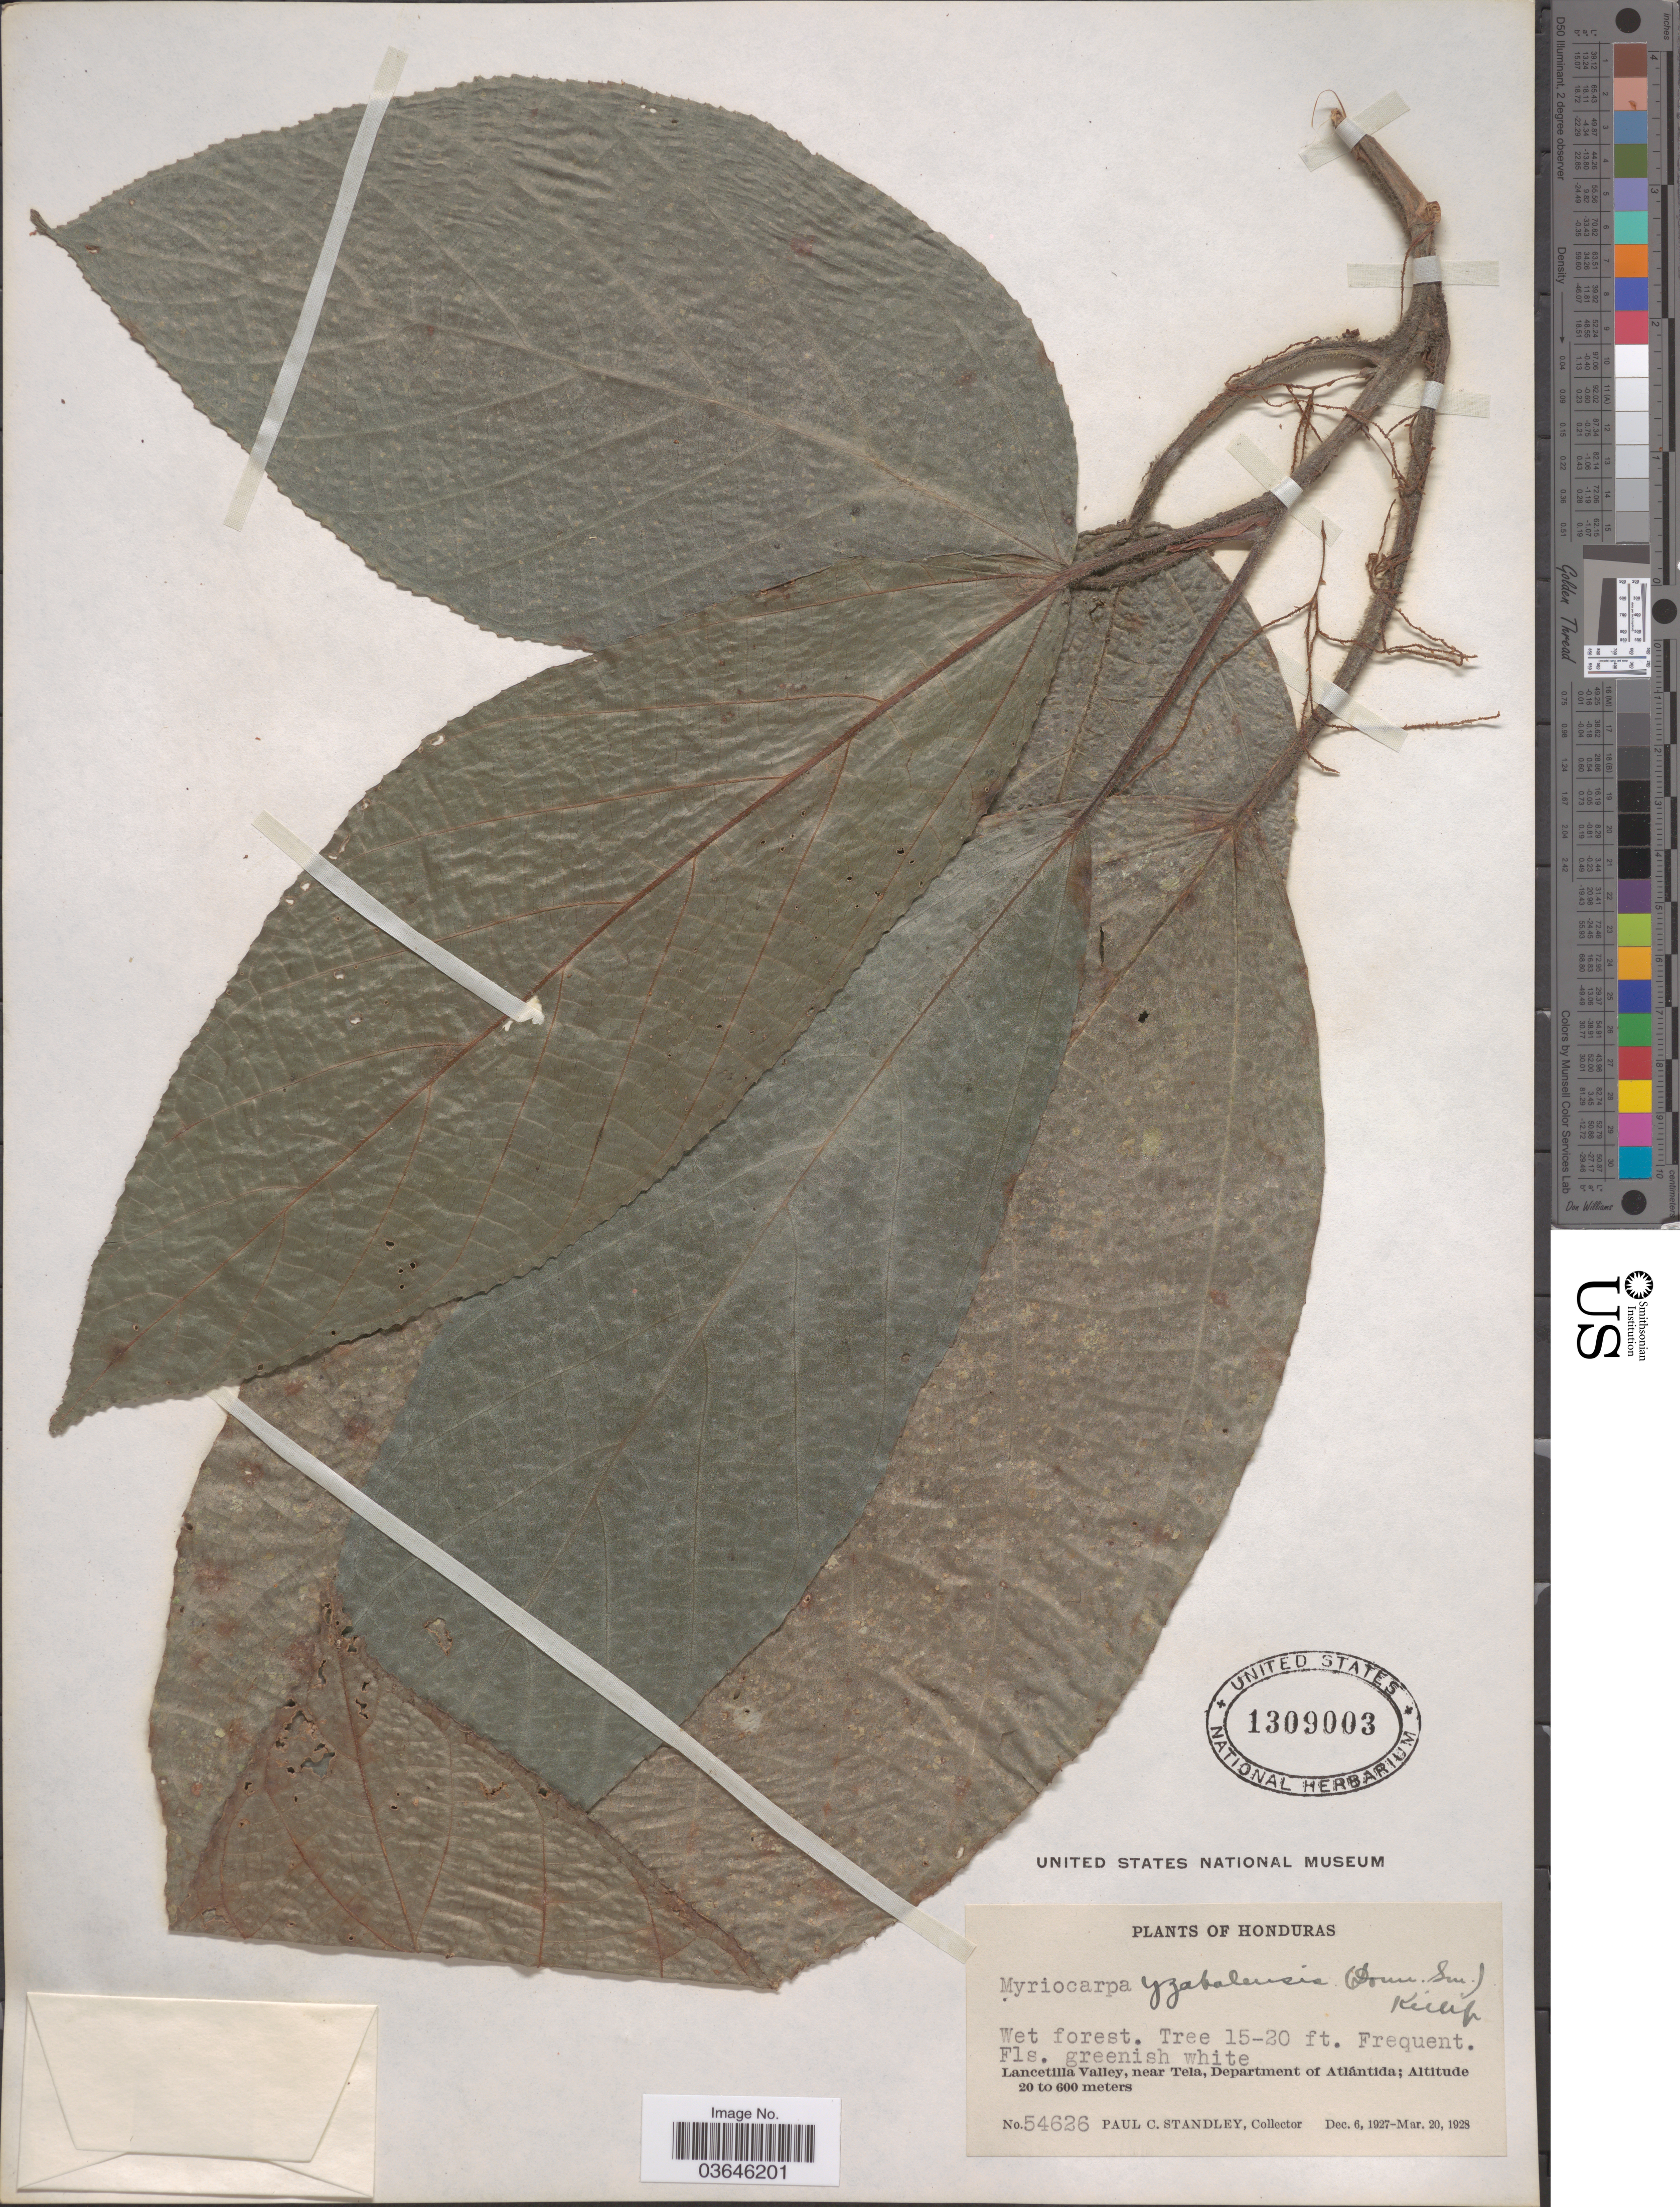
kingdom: Plantae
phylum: Tracheophyta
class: Magnoliopsida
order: Rosales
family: Urticaceae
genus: Myriocarpa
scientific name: Myriocarpa yzabalensis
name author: (Donn. Sm.) Killip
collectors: P. C. Standley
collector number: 54626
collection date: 1927-12-06/1928-03-20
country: Honduras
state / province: Atlantida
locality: Lancetilla Valley, near Tela, Department of Atlántida.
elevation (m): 20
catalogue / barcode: US 1309003